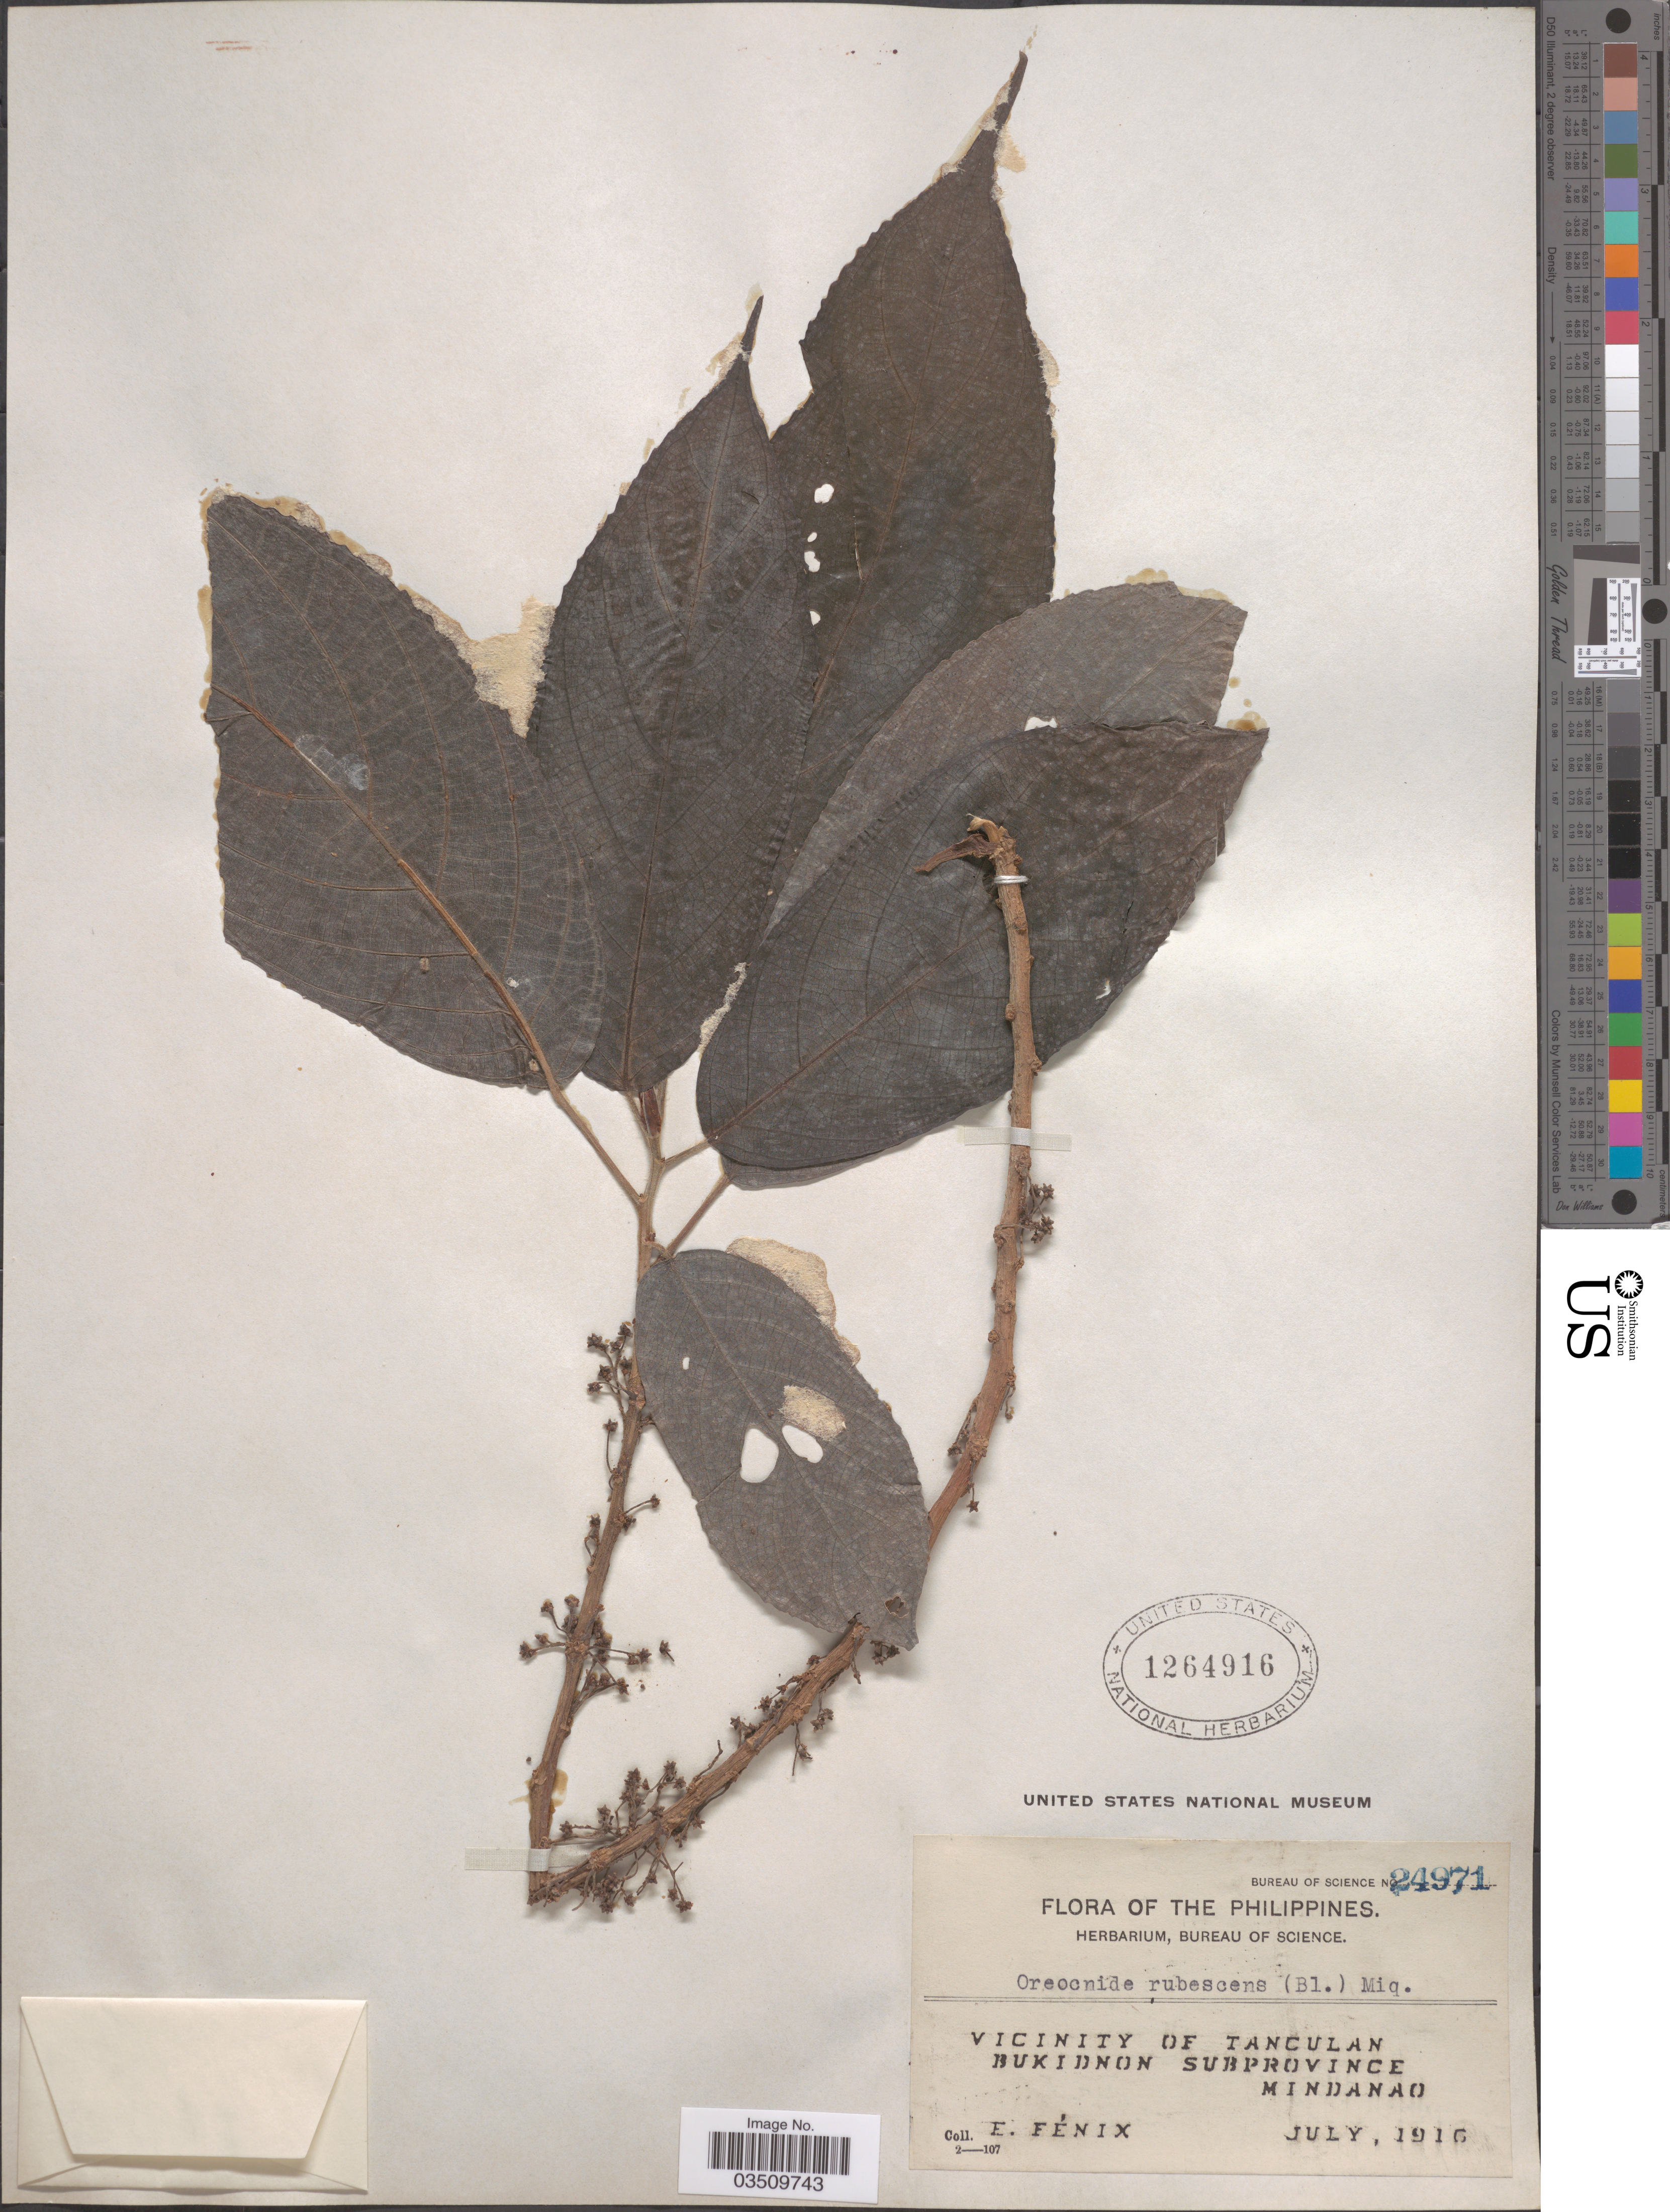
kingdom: Plantae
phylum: Tracheophyta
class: Magnoliopsida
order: Rosales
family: Urticaceae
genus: Oreocnide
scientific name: Oreocnide rubescens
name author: (Blume) Miq.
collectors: A. Fenix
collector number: Bureau of Science 24971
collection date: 1916-07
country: Philippines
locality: Vicinity of Tanculan. Bukidnon Subprovince. Mindanao.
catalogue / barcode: US 1264916